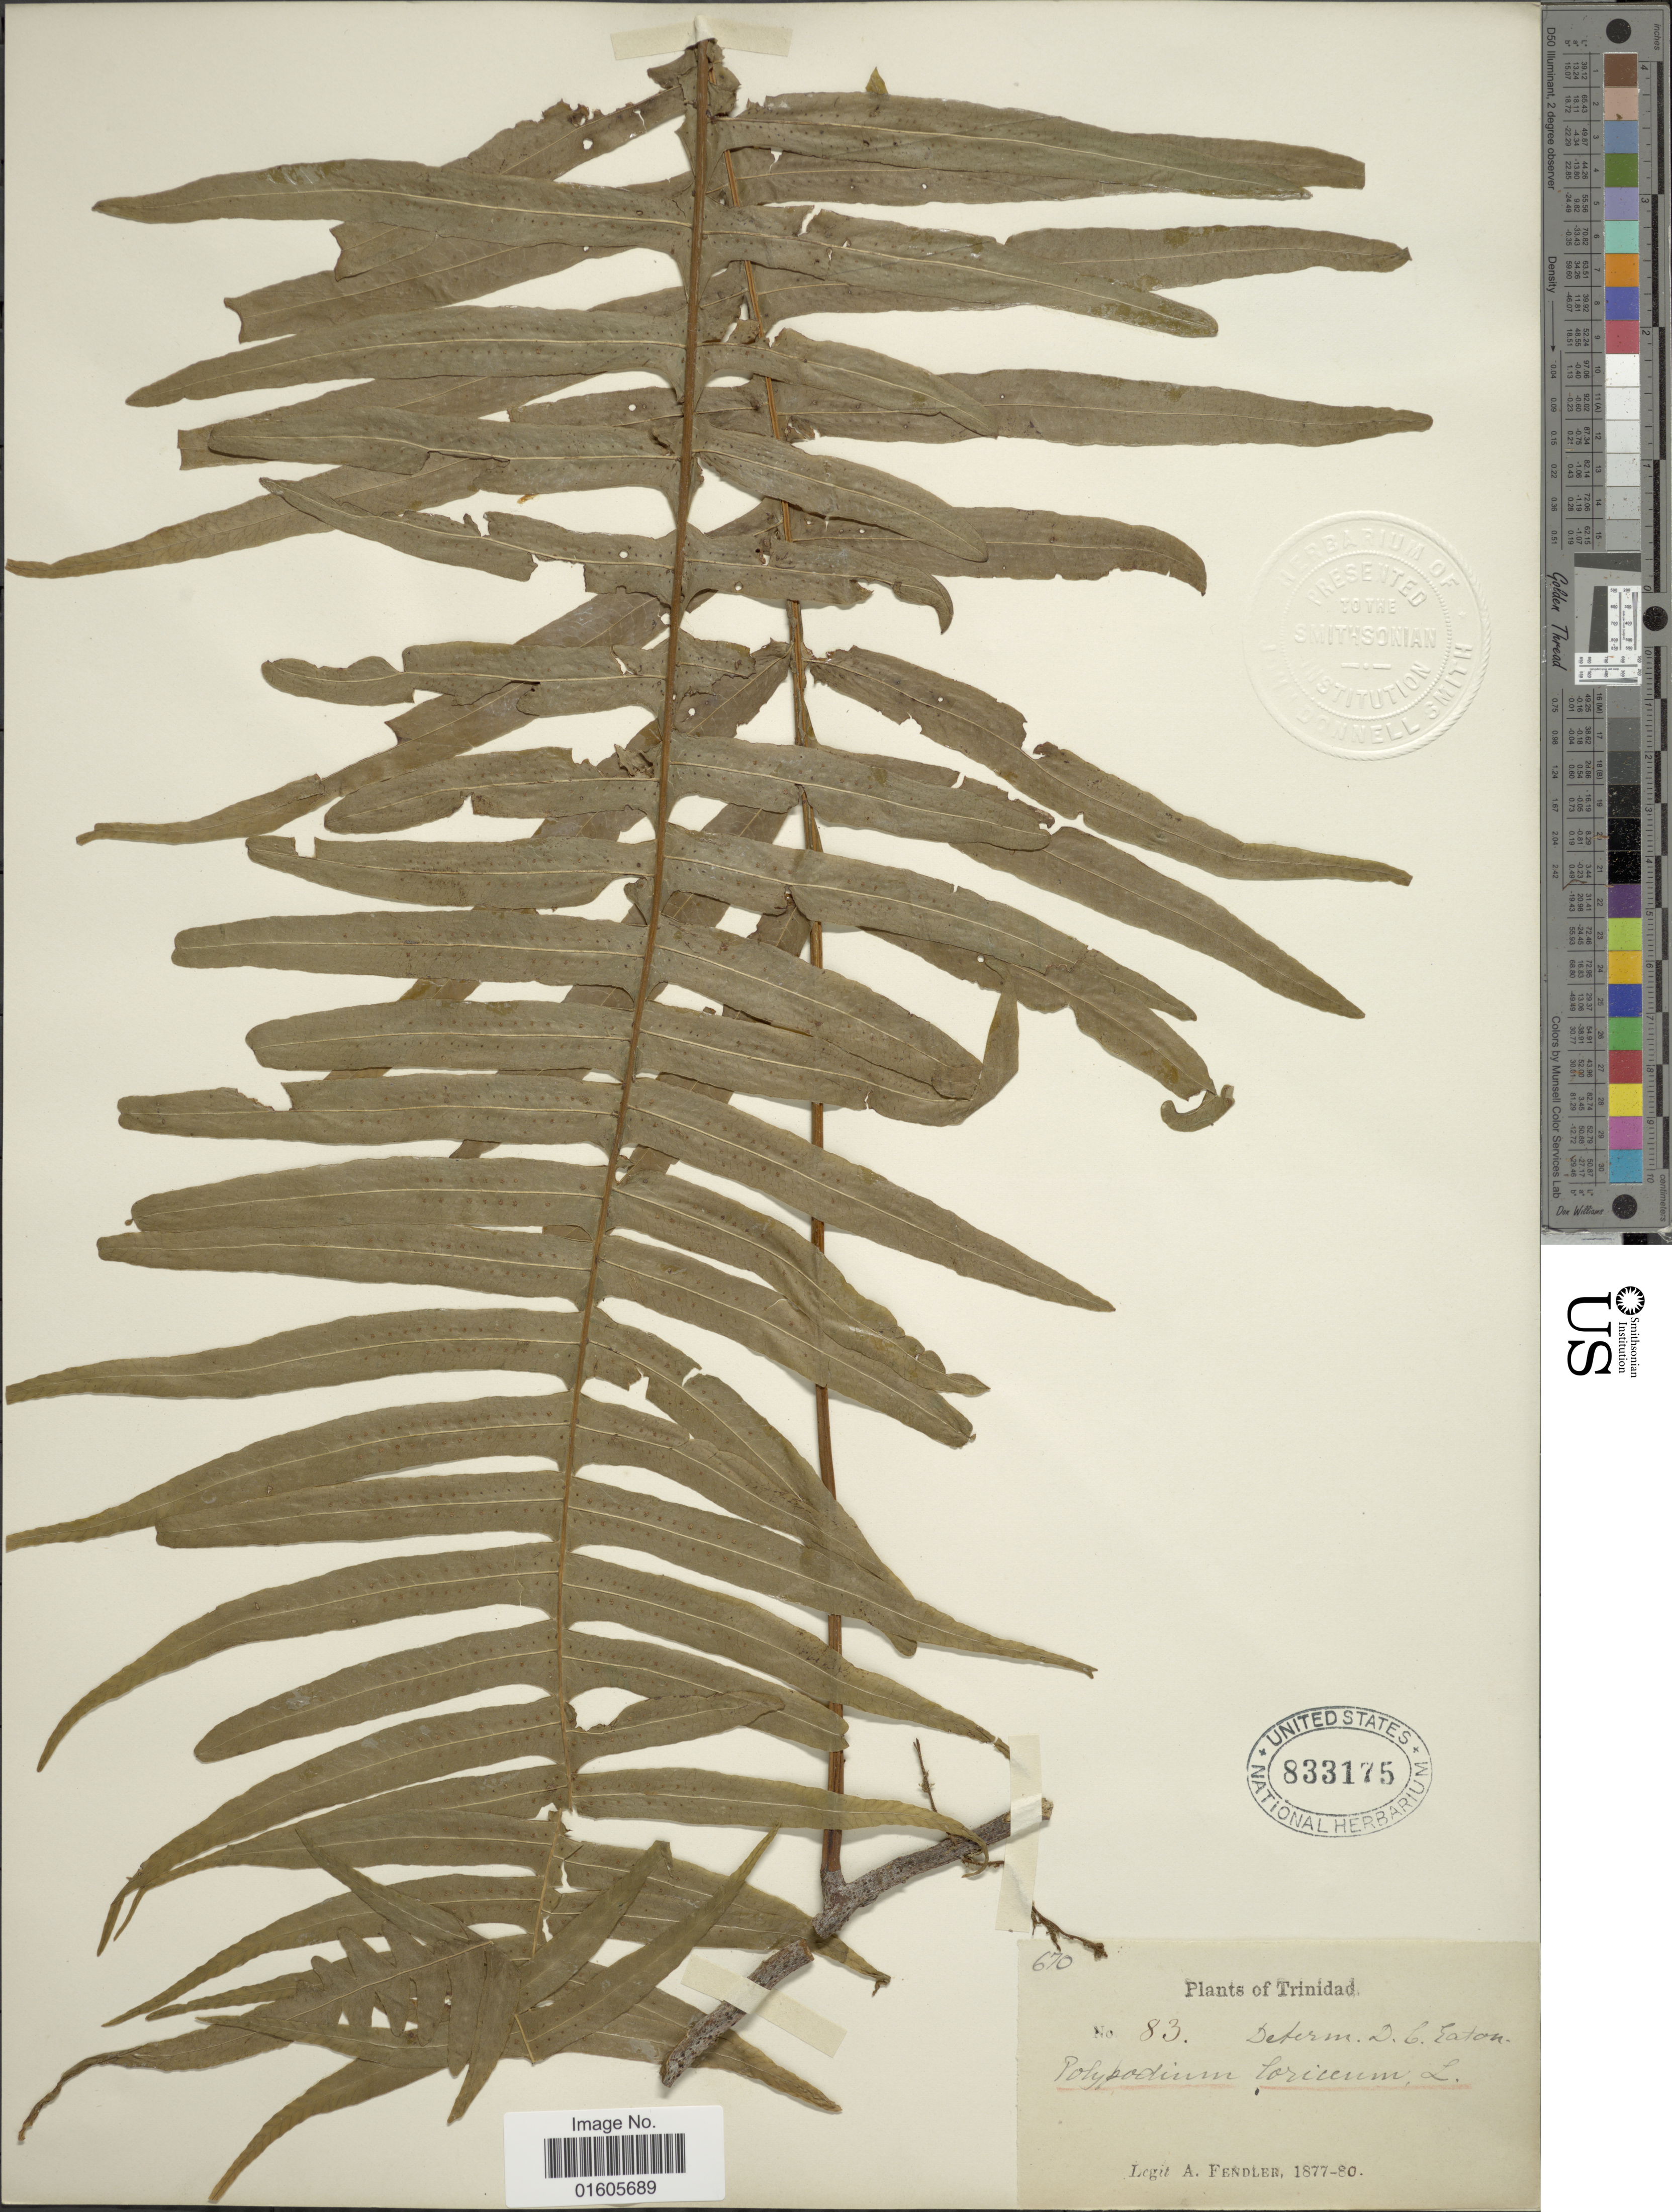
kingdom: Plantae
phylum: Tracheophyta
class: Polypodiopsida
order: Polypodiales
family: Polypodiaceae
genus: Serpocaulon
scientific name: Serpocaulon loriceum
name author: (L.) A.R. Sm.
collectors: A. Fendler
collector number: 83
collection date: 1877/1880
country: Trinidad and Tobago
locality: Trinidad.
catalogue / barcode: US 833175